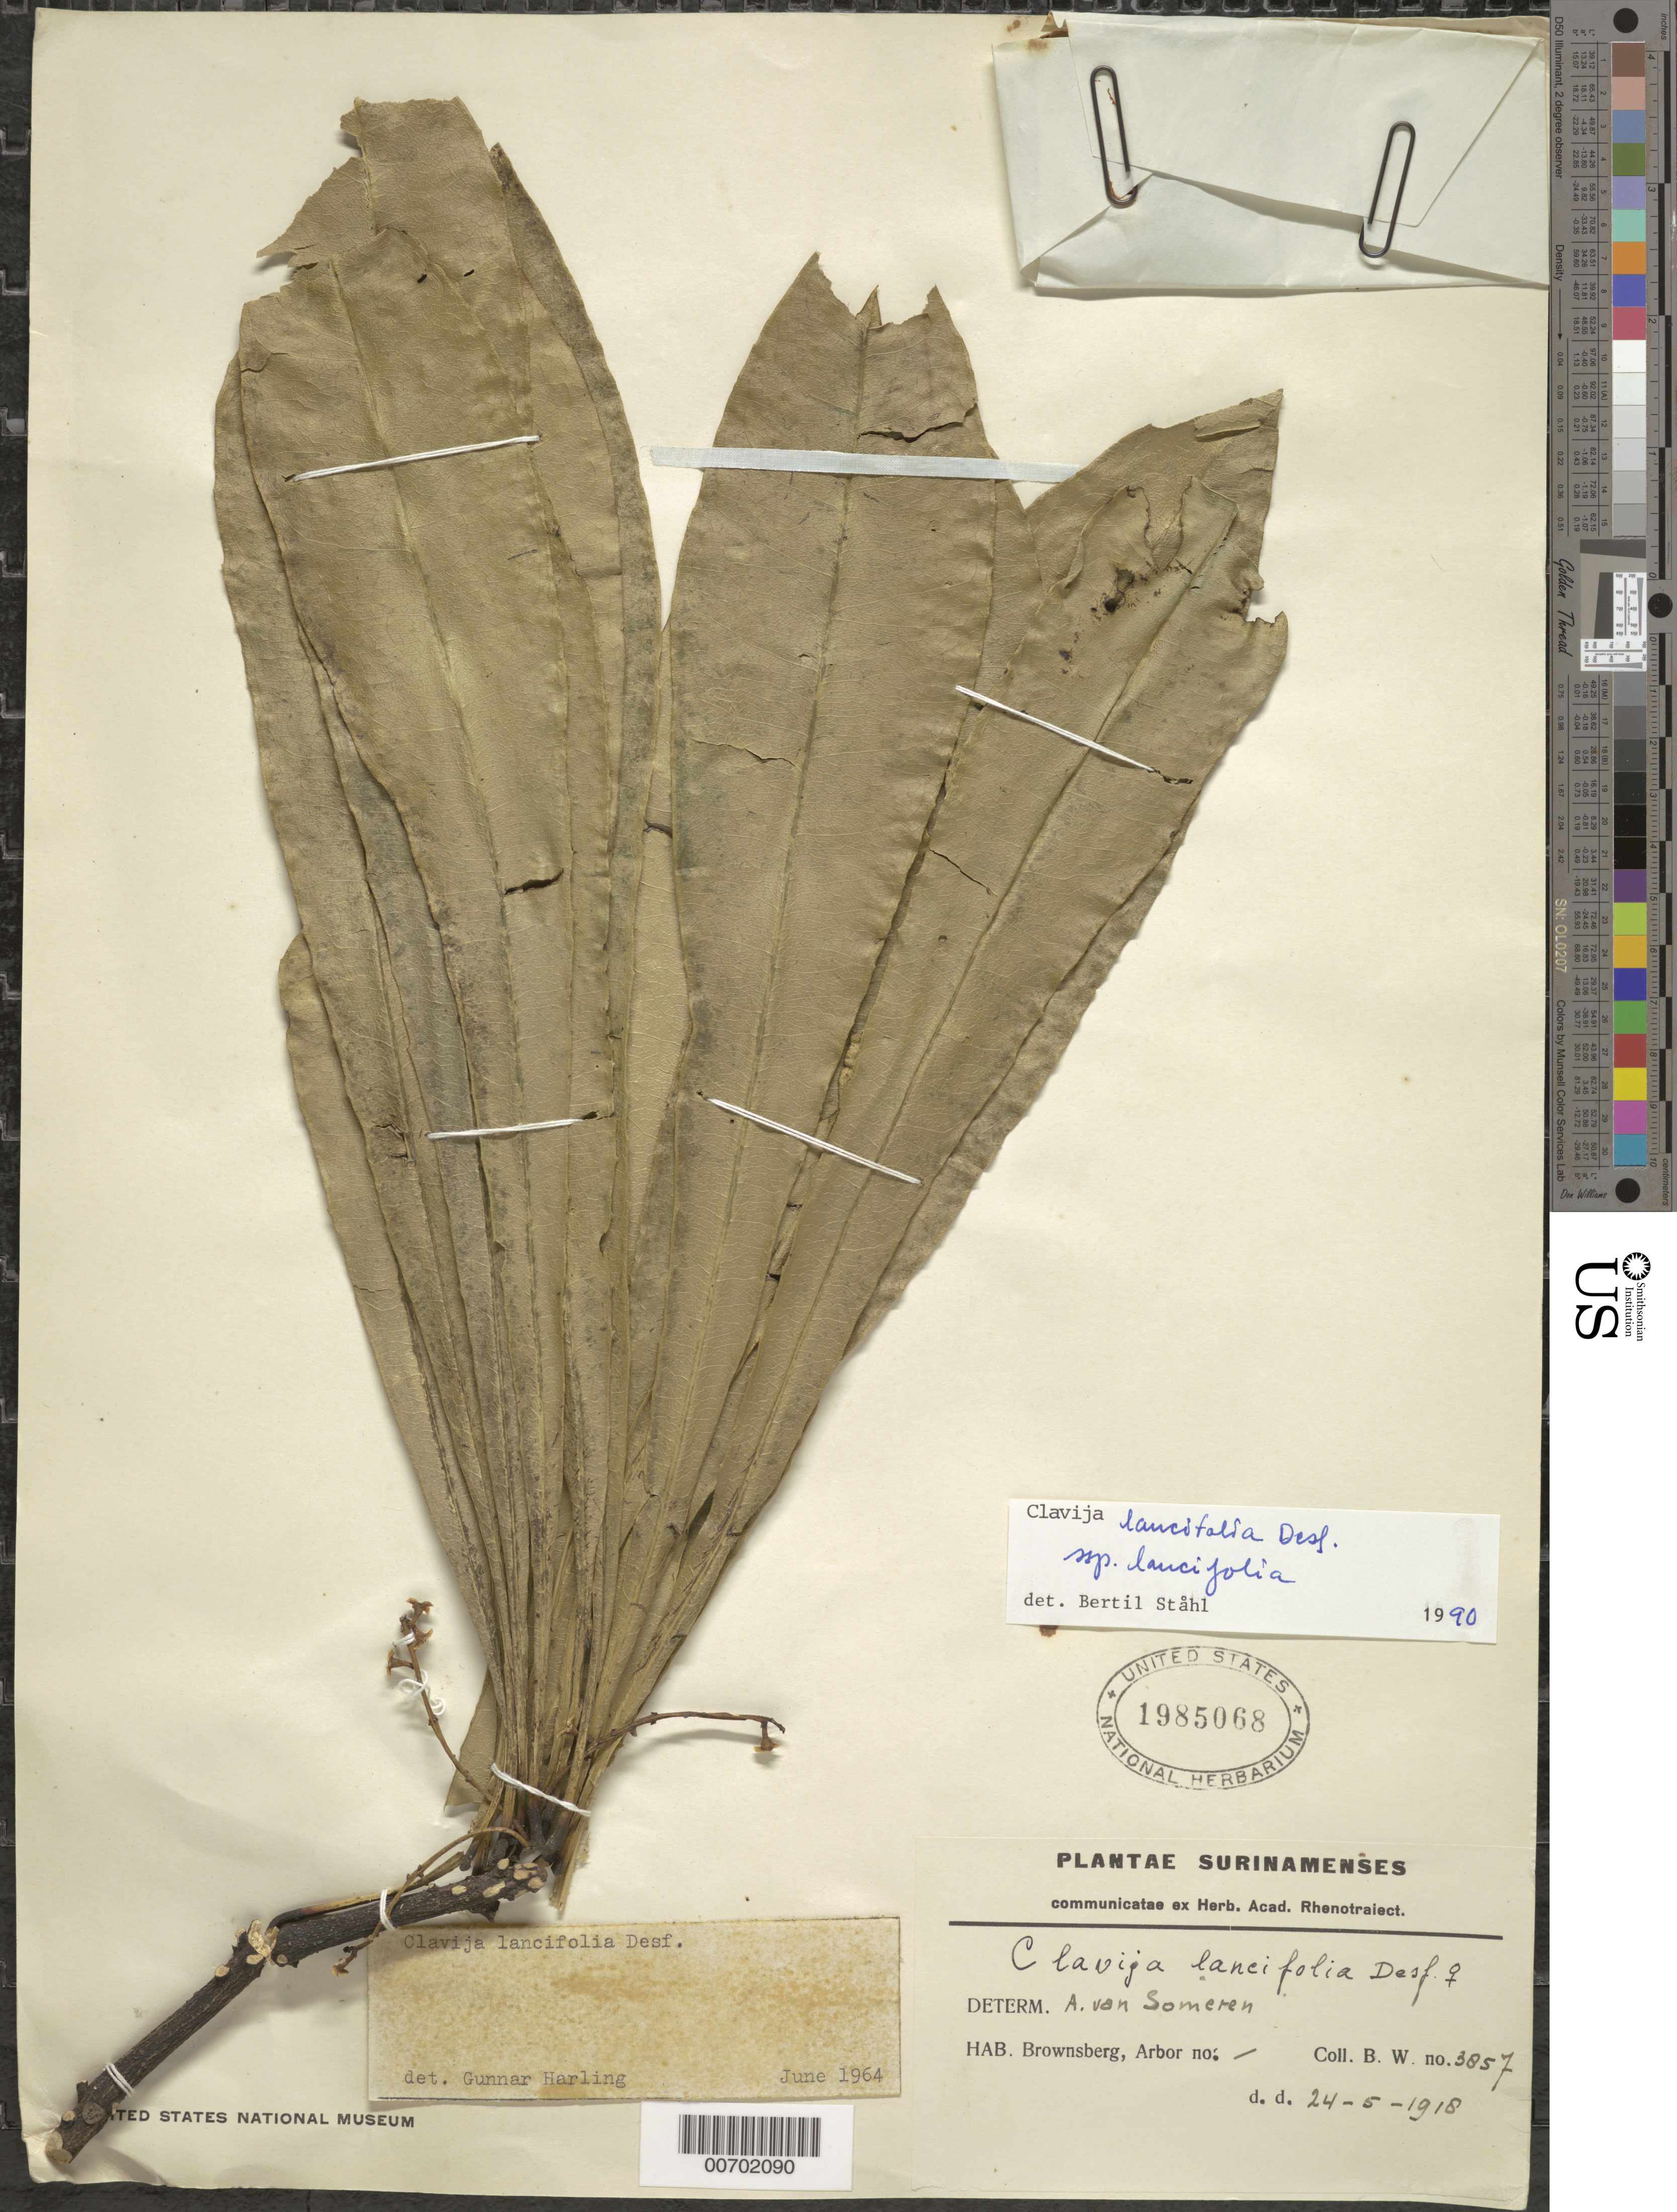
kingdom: Plantae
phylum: Tracheophyta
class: Magnoliopsida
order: Ericales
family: Primulaceae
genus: Clavija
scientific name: Clavija lancifolia subsp. lancifolia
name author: Desf.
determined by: Ståhl, B.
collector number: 3857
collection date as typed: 24-May-18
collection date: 1918-05-24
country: Suriname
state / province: Brokopondo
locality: Brownsberg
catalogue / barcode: US 1985068